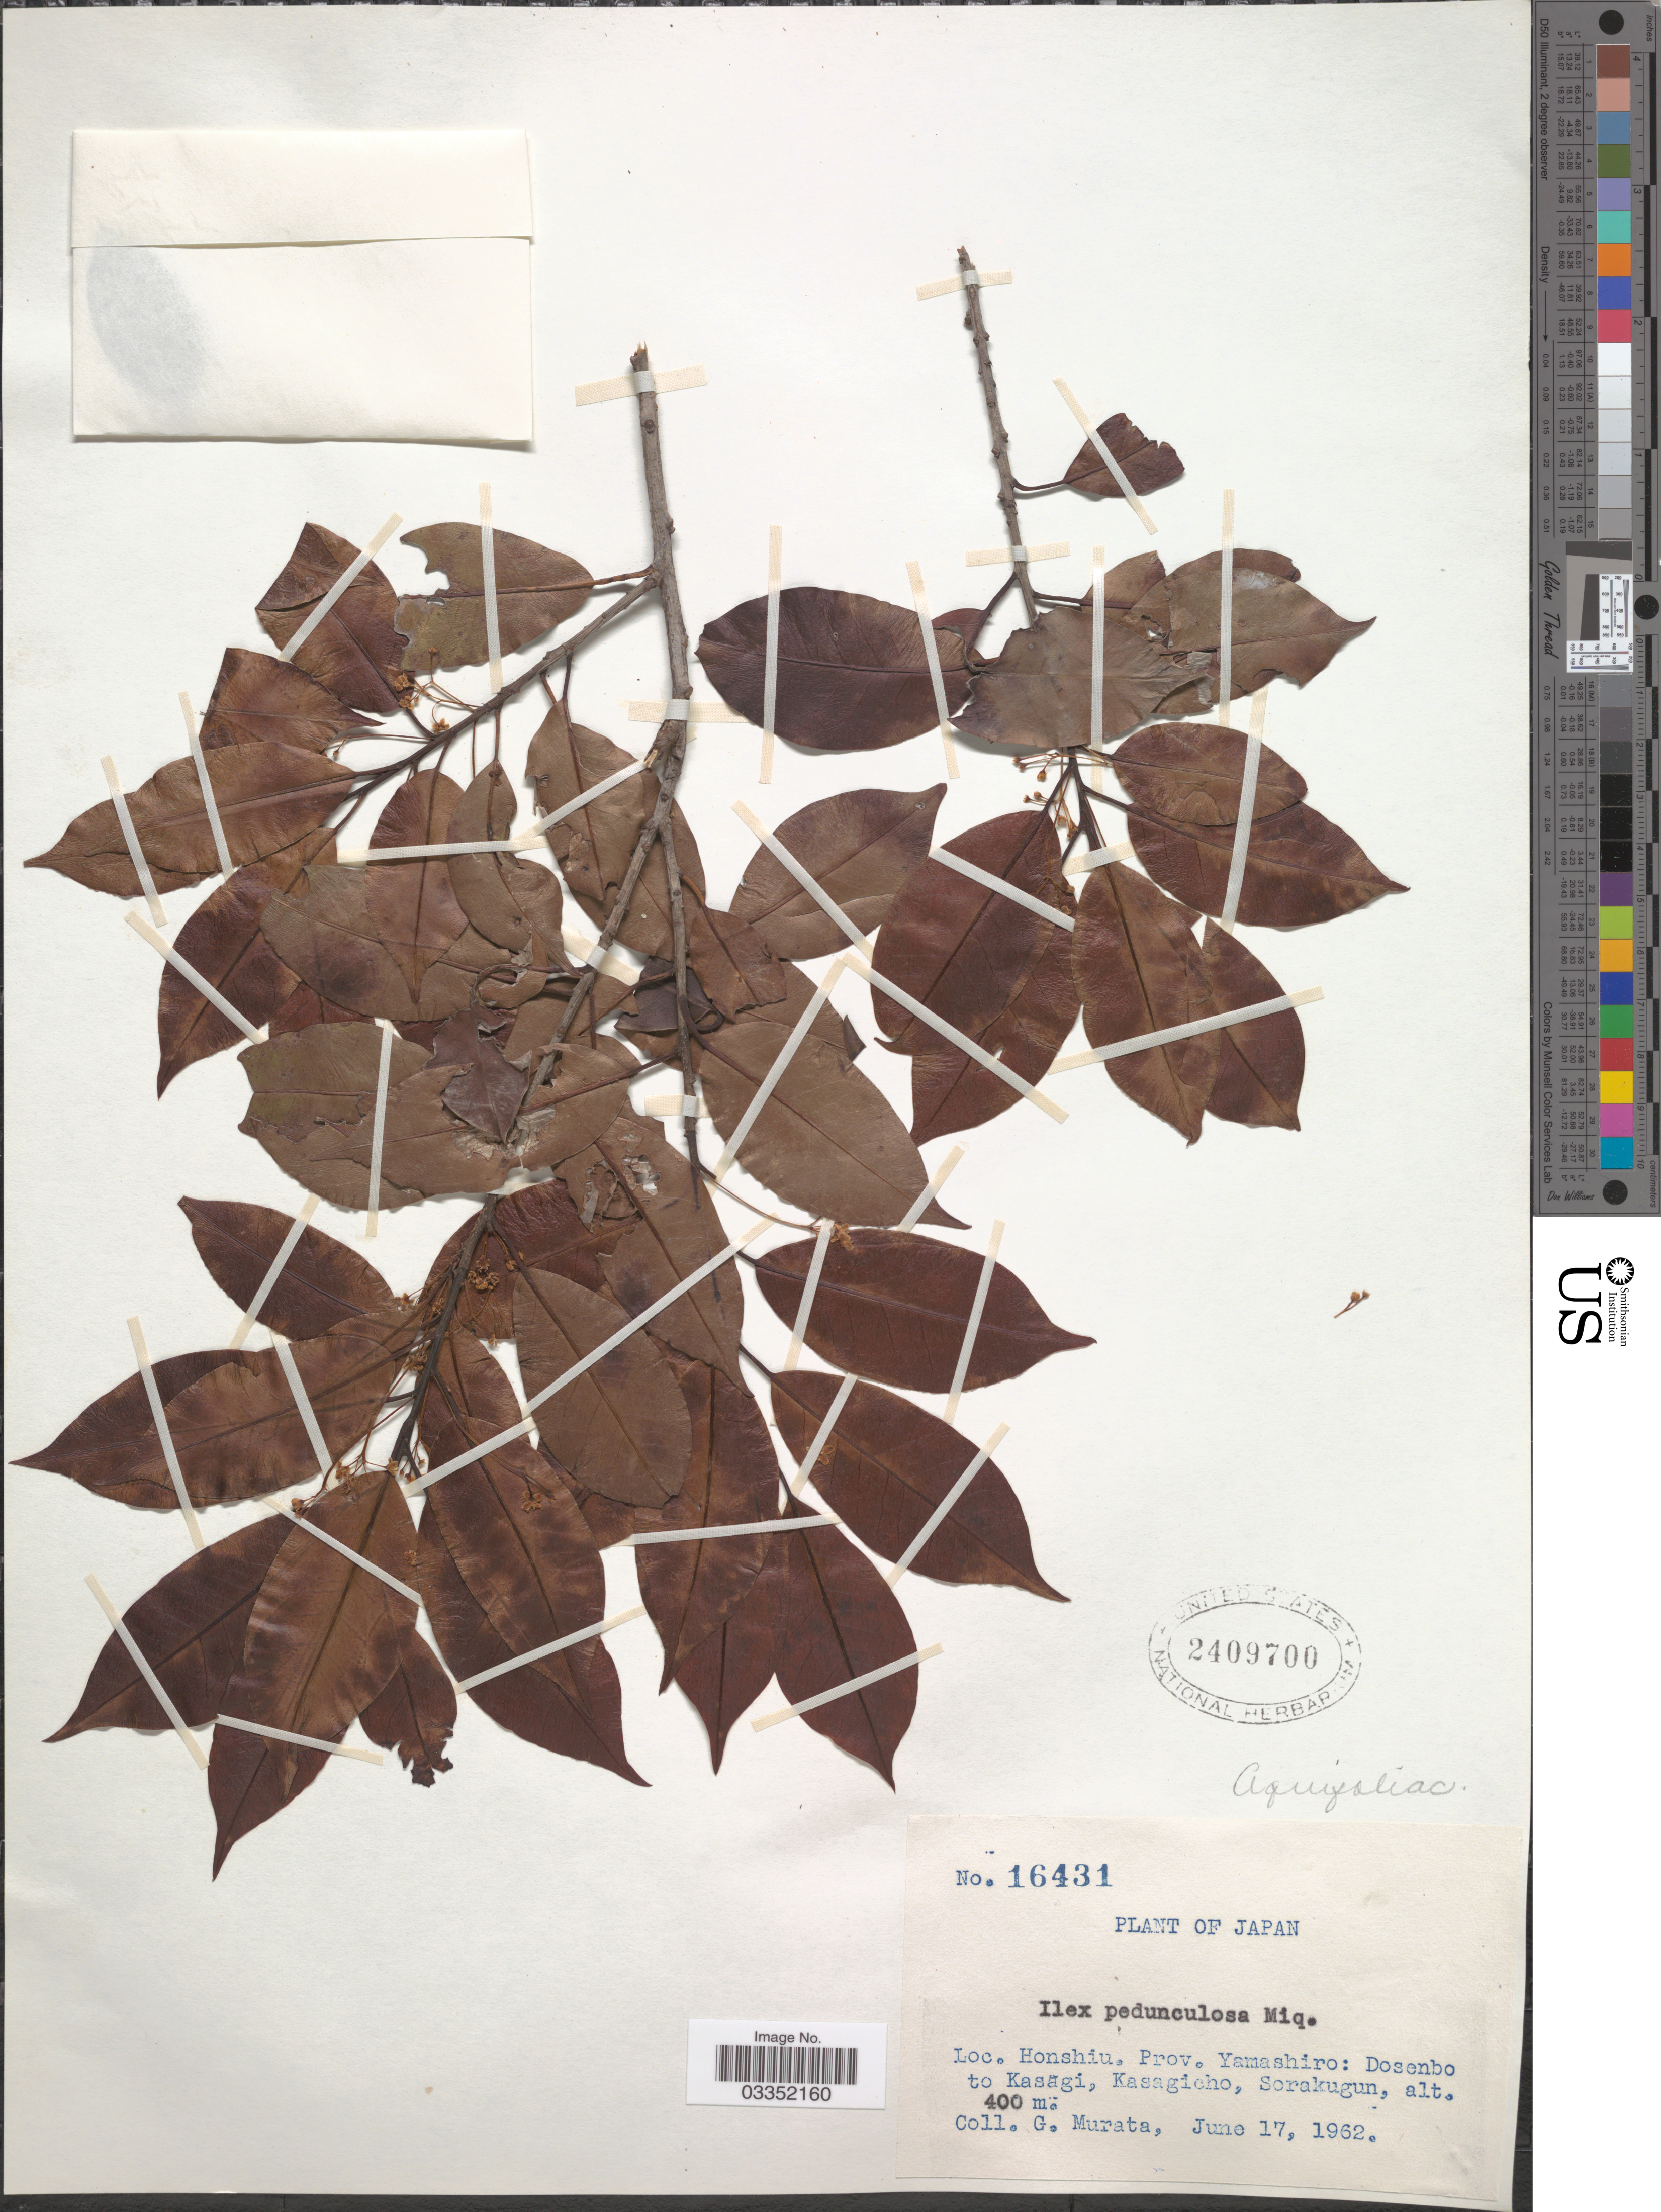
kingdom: Plantae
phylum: Tracheophyta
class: Magnoliopsida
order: Aquifoliales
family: Aquifoliaceae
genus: Ilex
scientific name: Ilex pedunculosa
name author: Miq.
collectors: G. Murata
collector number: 16431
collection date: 1962-06-17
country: Japan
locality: Honshiu. Prov. Yamashiro: Dosenbo to Kasagi, Kasagicho, Sorakugun.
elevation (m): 400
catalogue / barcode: US 2409700